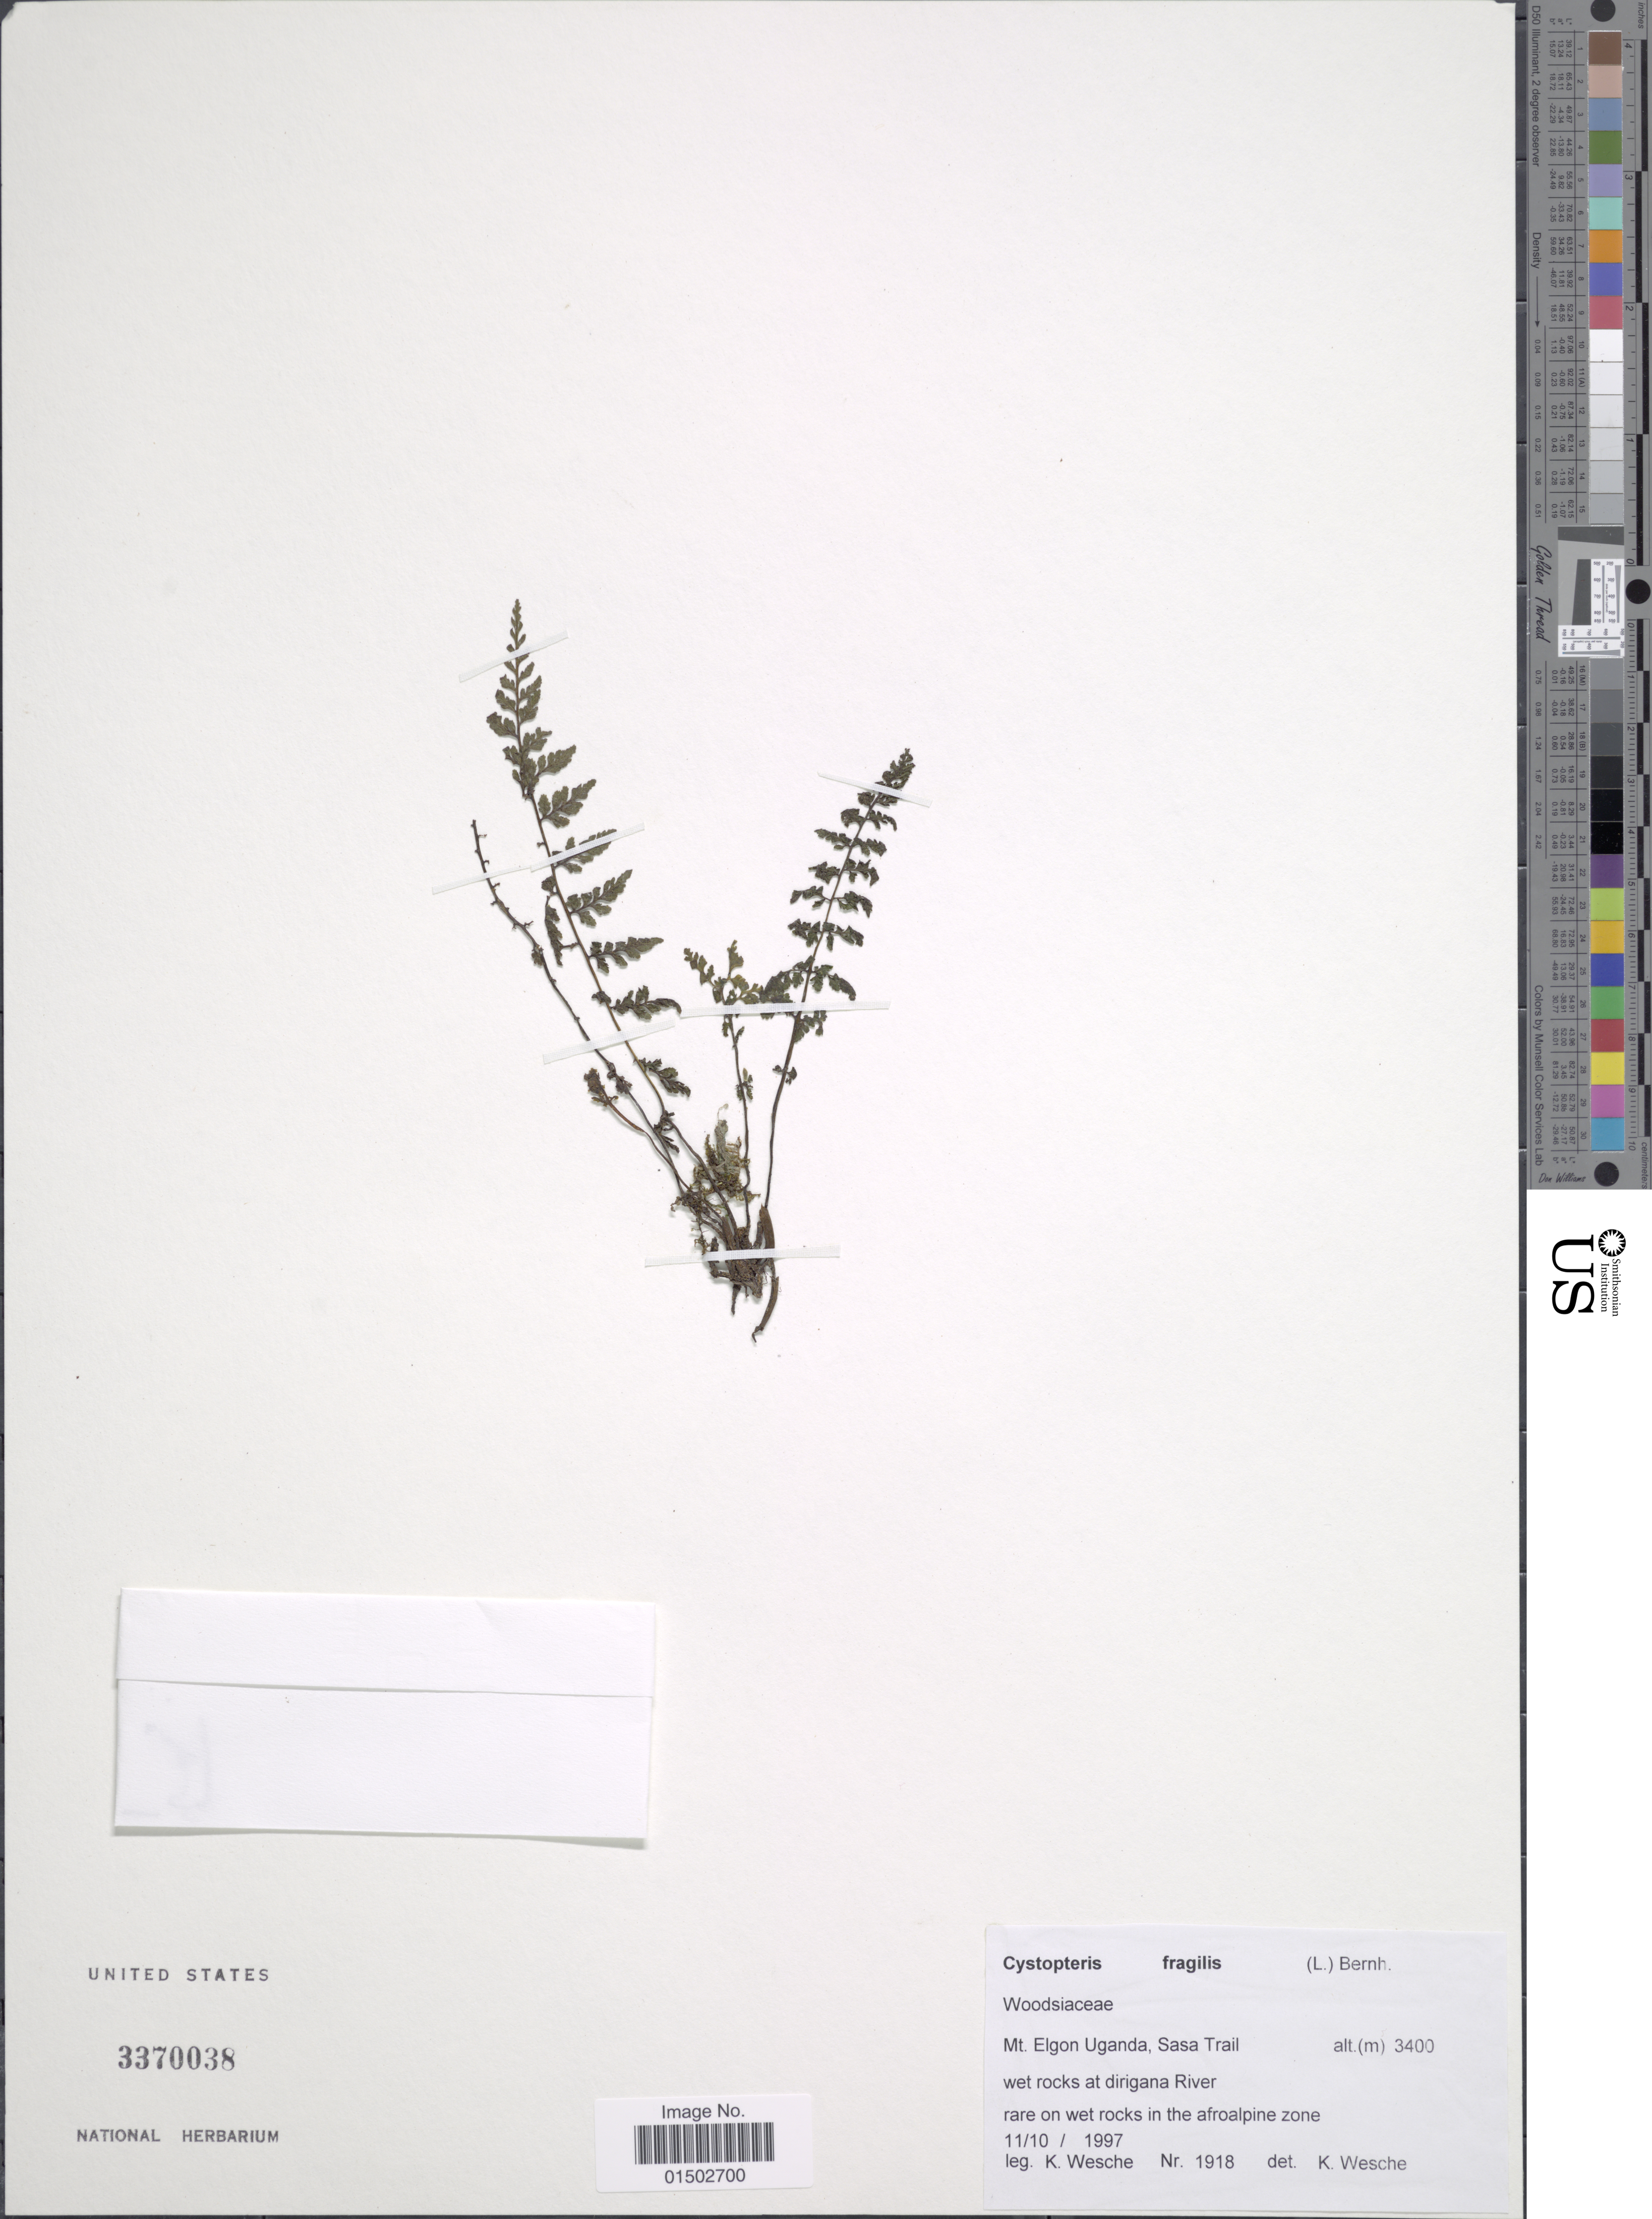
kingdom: Plantae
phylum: Tracheophyta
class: Polypodiopsida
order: Polypodiales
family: Cystopteridaceae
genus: Cystopteris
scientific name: Cystopteris fragilis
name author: (L.) Bernh.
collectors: K. Wesche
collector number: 1918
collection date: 1997-10-11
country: Uganda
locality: Mt. Elgon Uganda, Sasa Trail, wet rocks at dirigana River, rare on wet rocks in the afroapine zone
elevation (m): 3400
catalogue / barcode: US 3370038